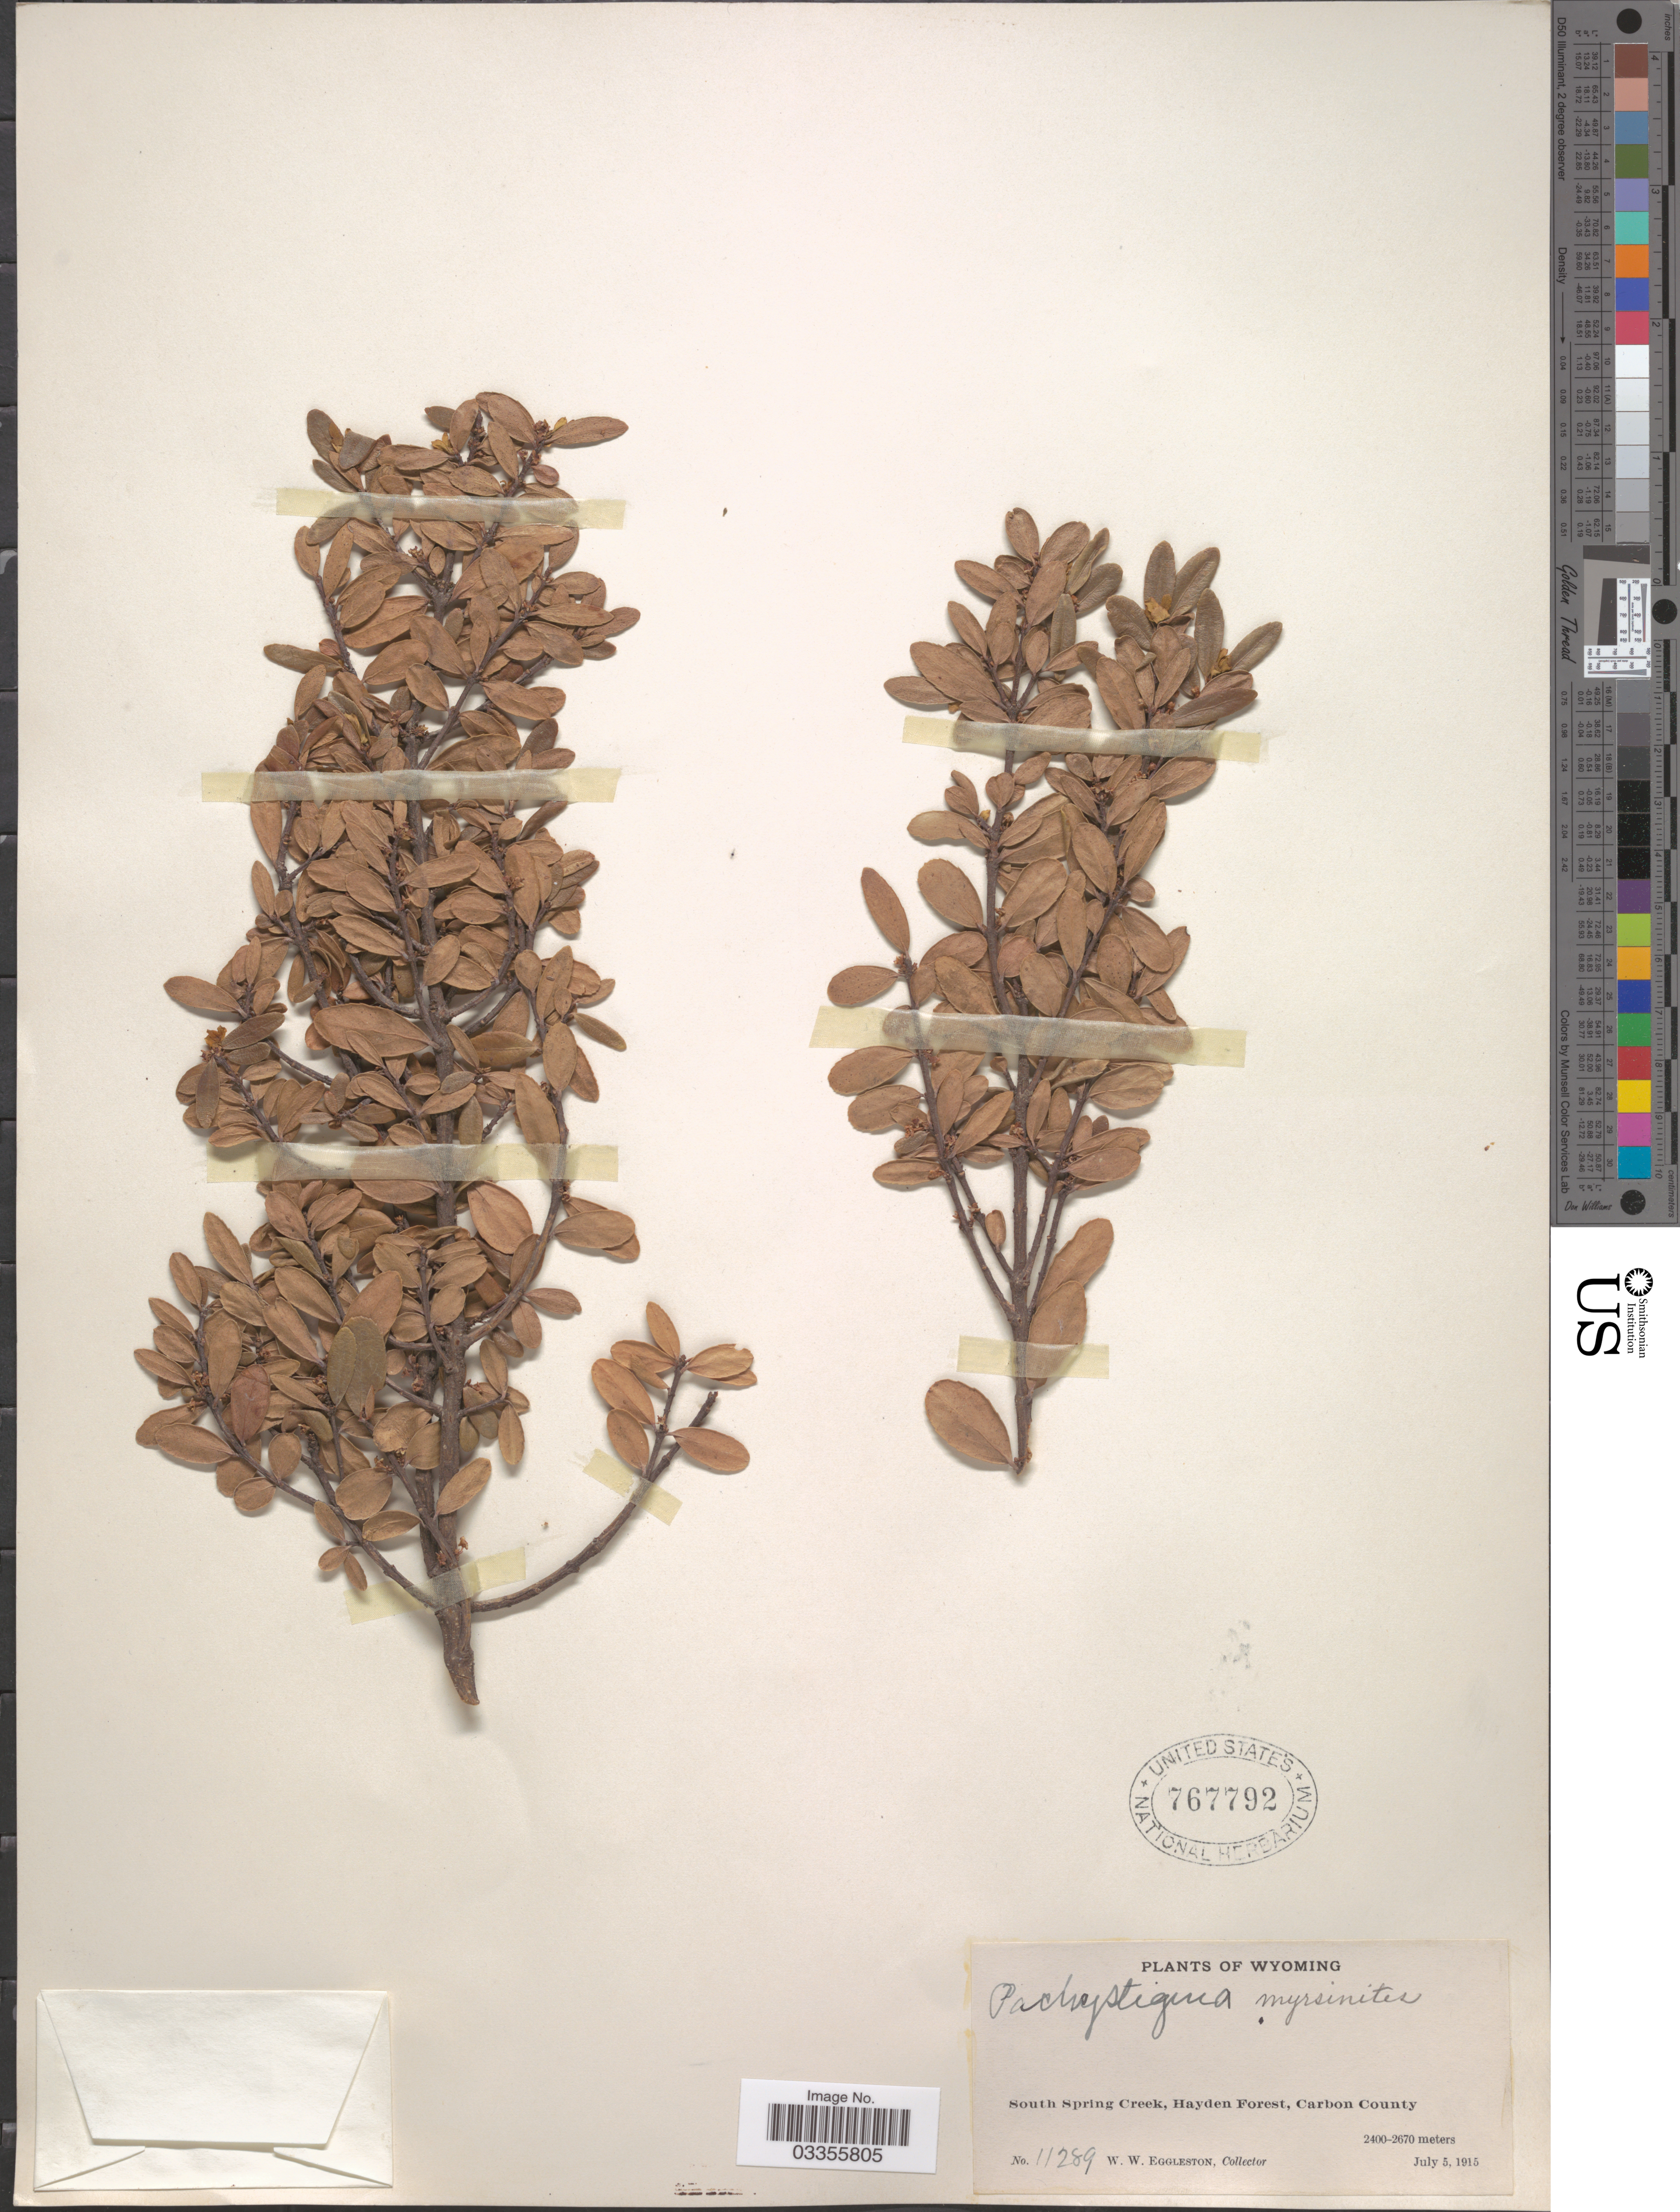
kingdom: Plantae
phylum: Tracheophyta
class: Magnoliopsida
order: Celastrales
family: Celastraceae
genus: Paxistima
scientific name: Paxistima myrsinites subsp. myrsinites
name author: (Pursh) Raf.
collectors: W. W. Eggleston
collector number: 11289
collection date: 1915-07-05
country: United States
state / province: Wyoming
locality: South Spring Creek, Hayden Forest, Carbon County.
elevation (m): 2400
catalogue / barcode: US 767792